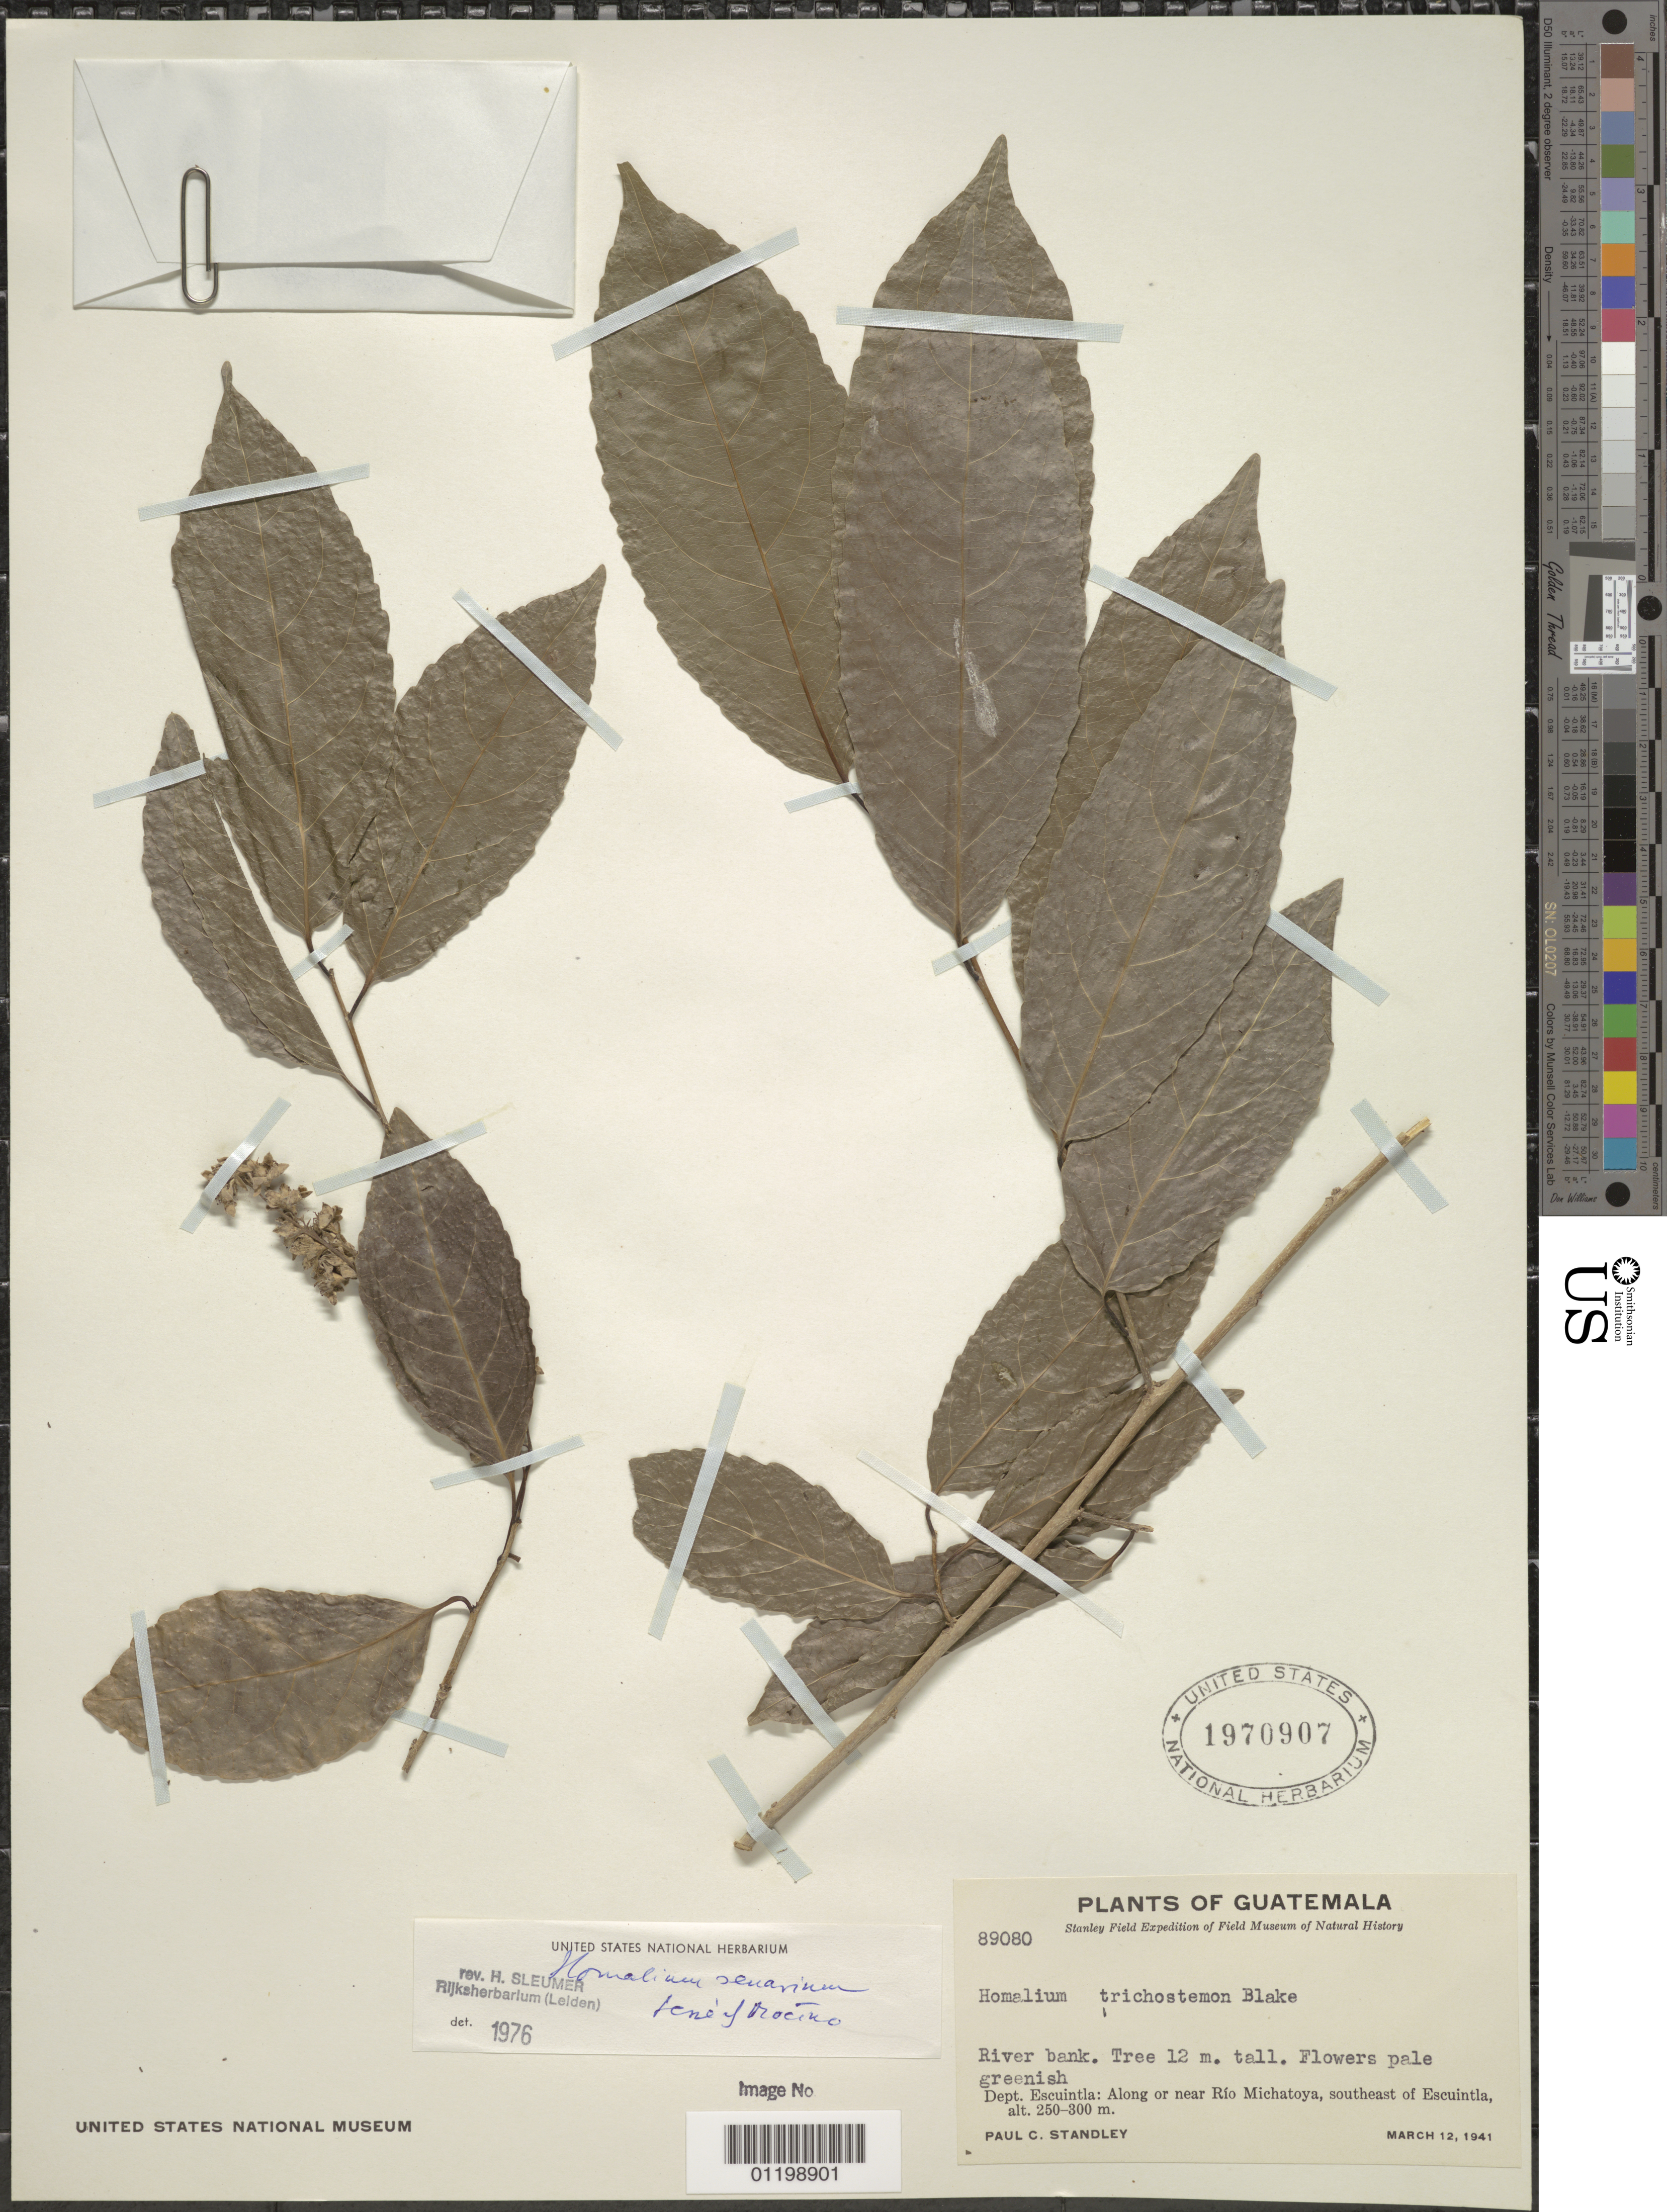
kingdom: Plantae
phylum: Tracheophyta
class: Magnoliopsida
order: Malpighiales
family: Salicaceae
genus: Homalium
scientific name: Homalium senarium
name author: Sessé & Moc. ex DC.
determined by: Sleumer, H. O.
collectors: P. C. Standley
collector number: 89080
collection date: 1841-03-12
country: Guatemala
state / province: Escuintla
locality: along or near Rio Michatoya, southeast of Escuntla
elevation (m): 250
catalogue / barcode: US 1970907